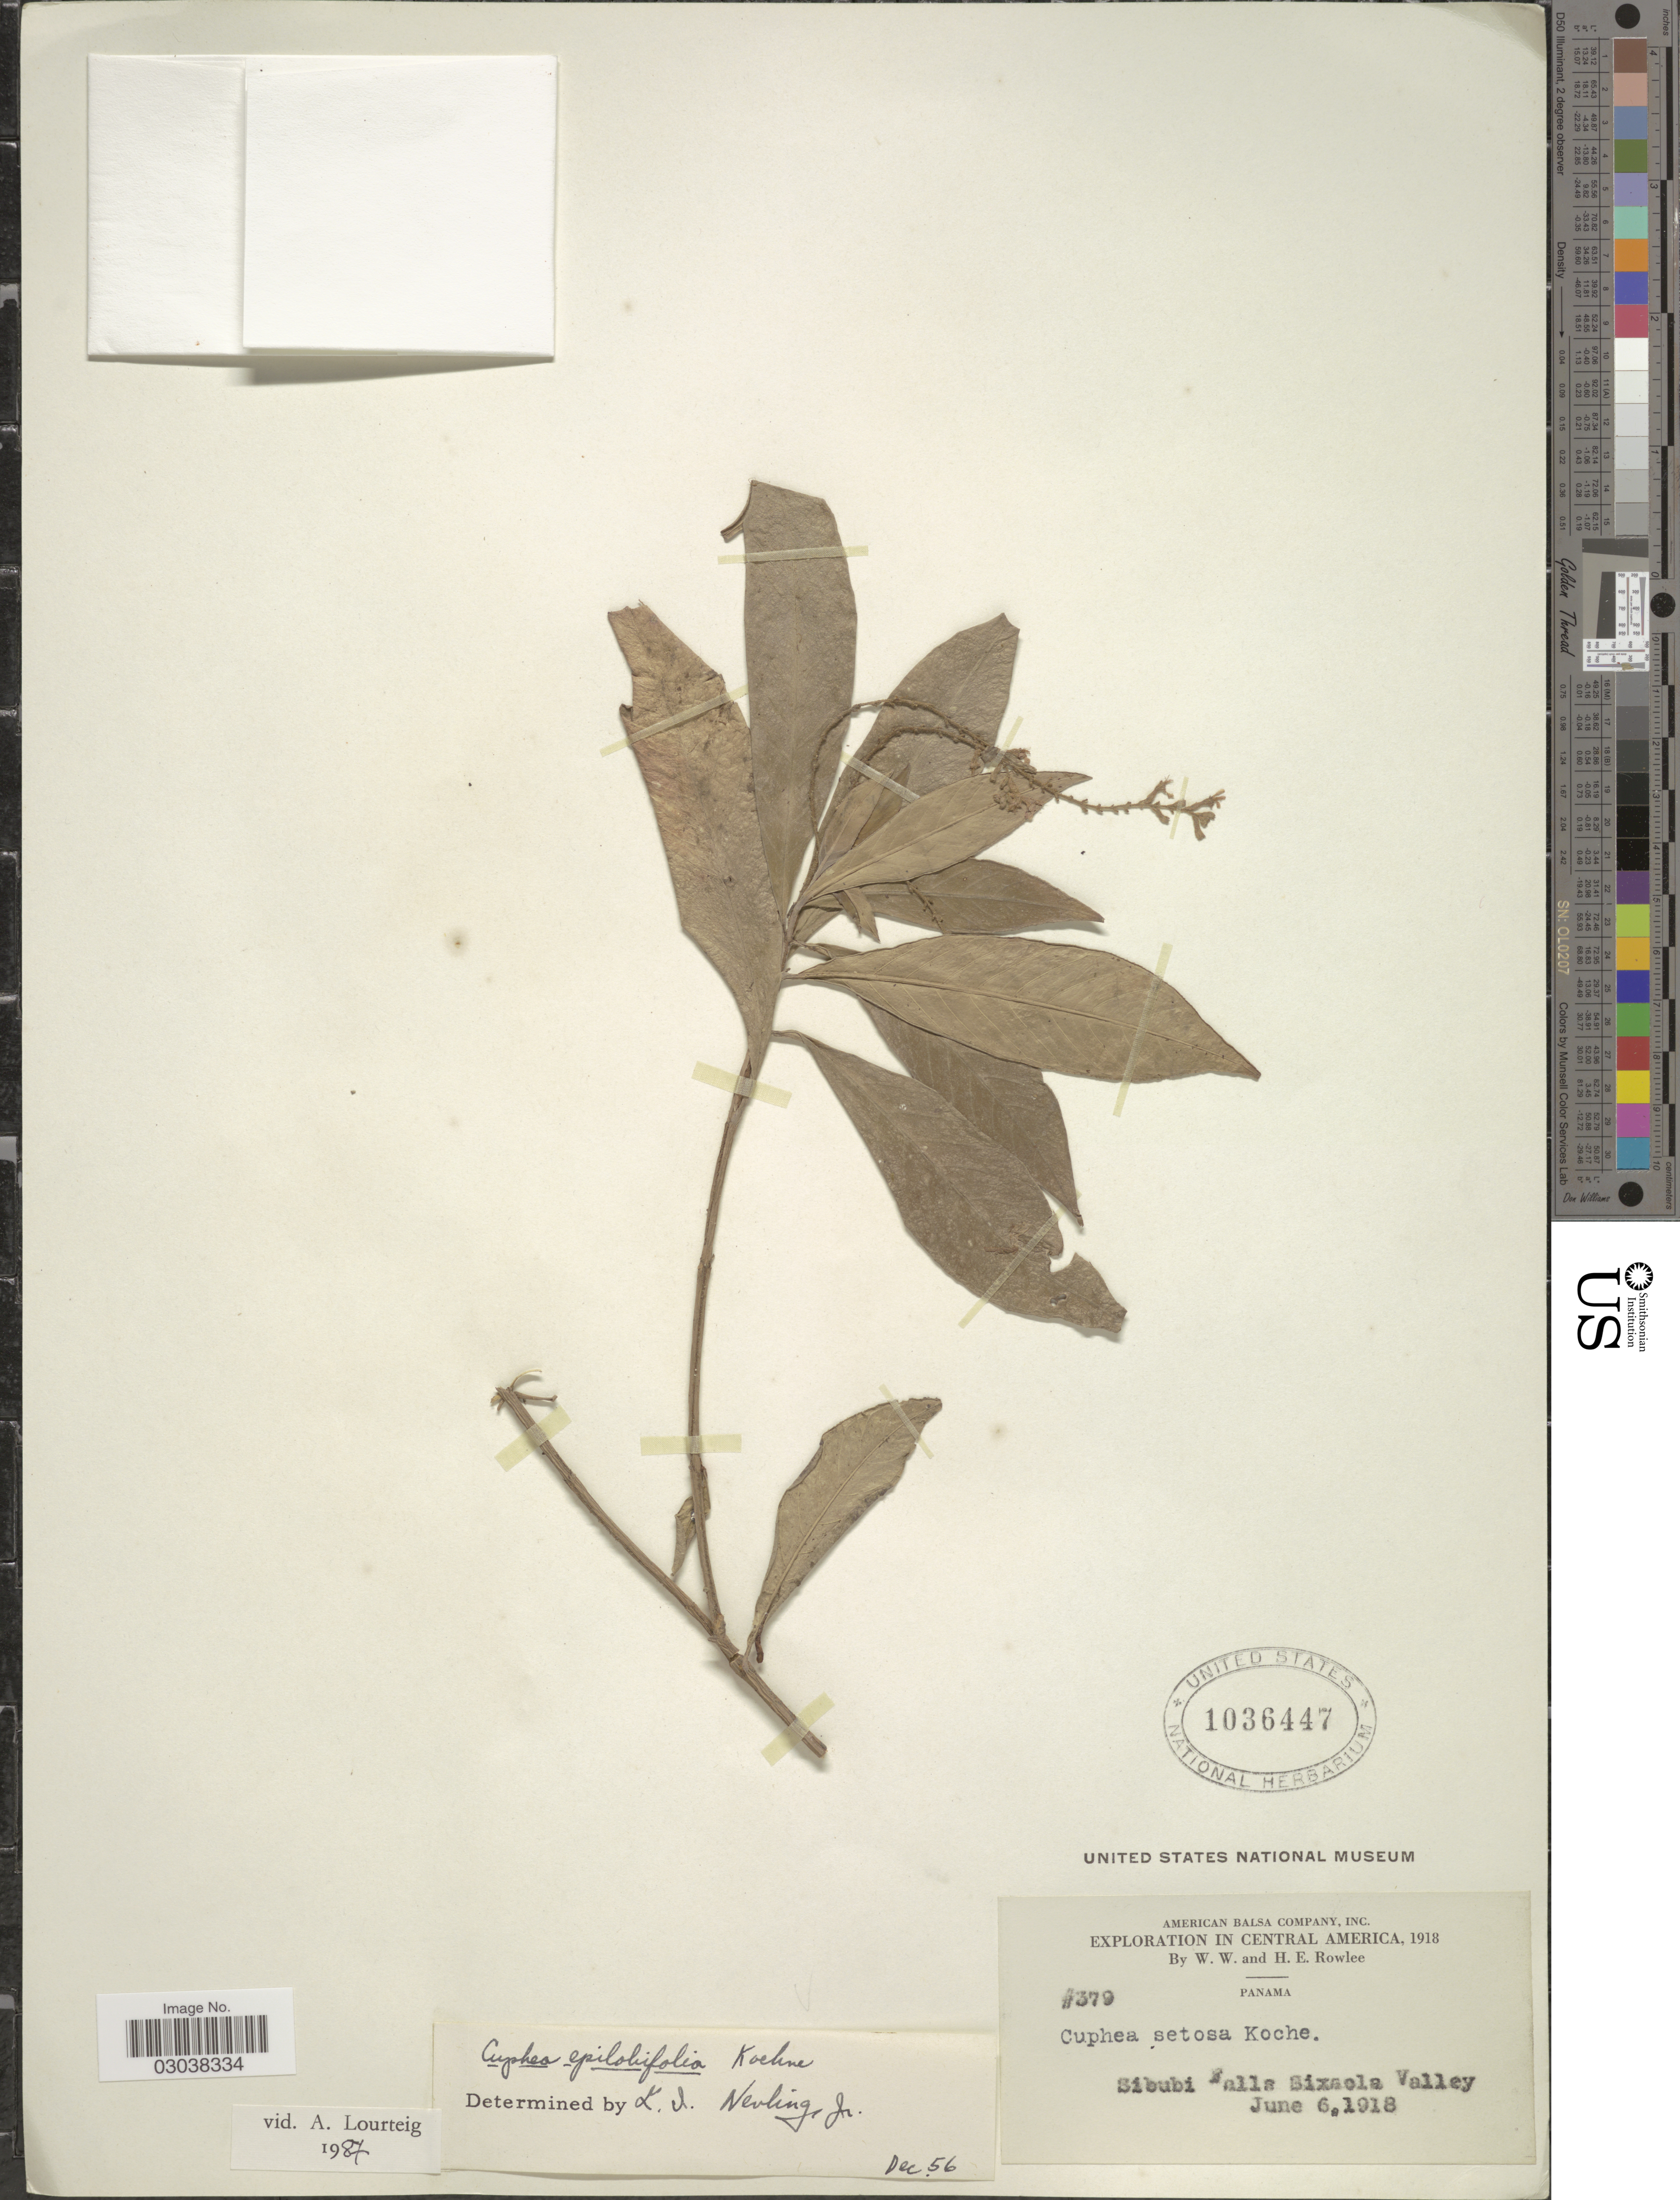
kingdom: Plantae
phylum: Tracheophyta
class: Magnoliopsida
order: Myrtales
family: Lythraceae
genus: Cuphea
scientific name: Cuphea epilobiifolia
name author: Koehne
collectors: W. W. Rowlee & H. E. Rowlee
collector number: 379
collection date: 1918-06-06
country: Panama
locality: Sibubi Falls Sixaola Valley.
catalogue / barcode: US 1036447